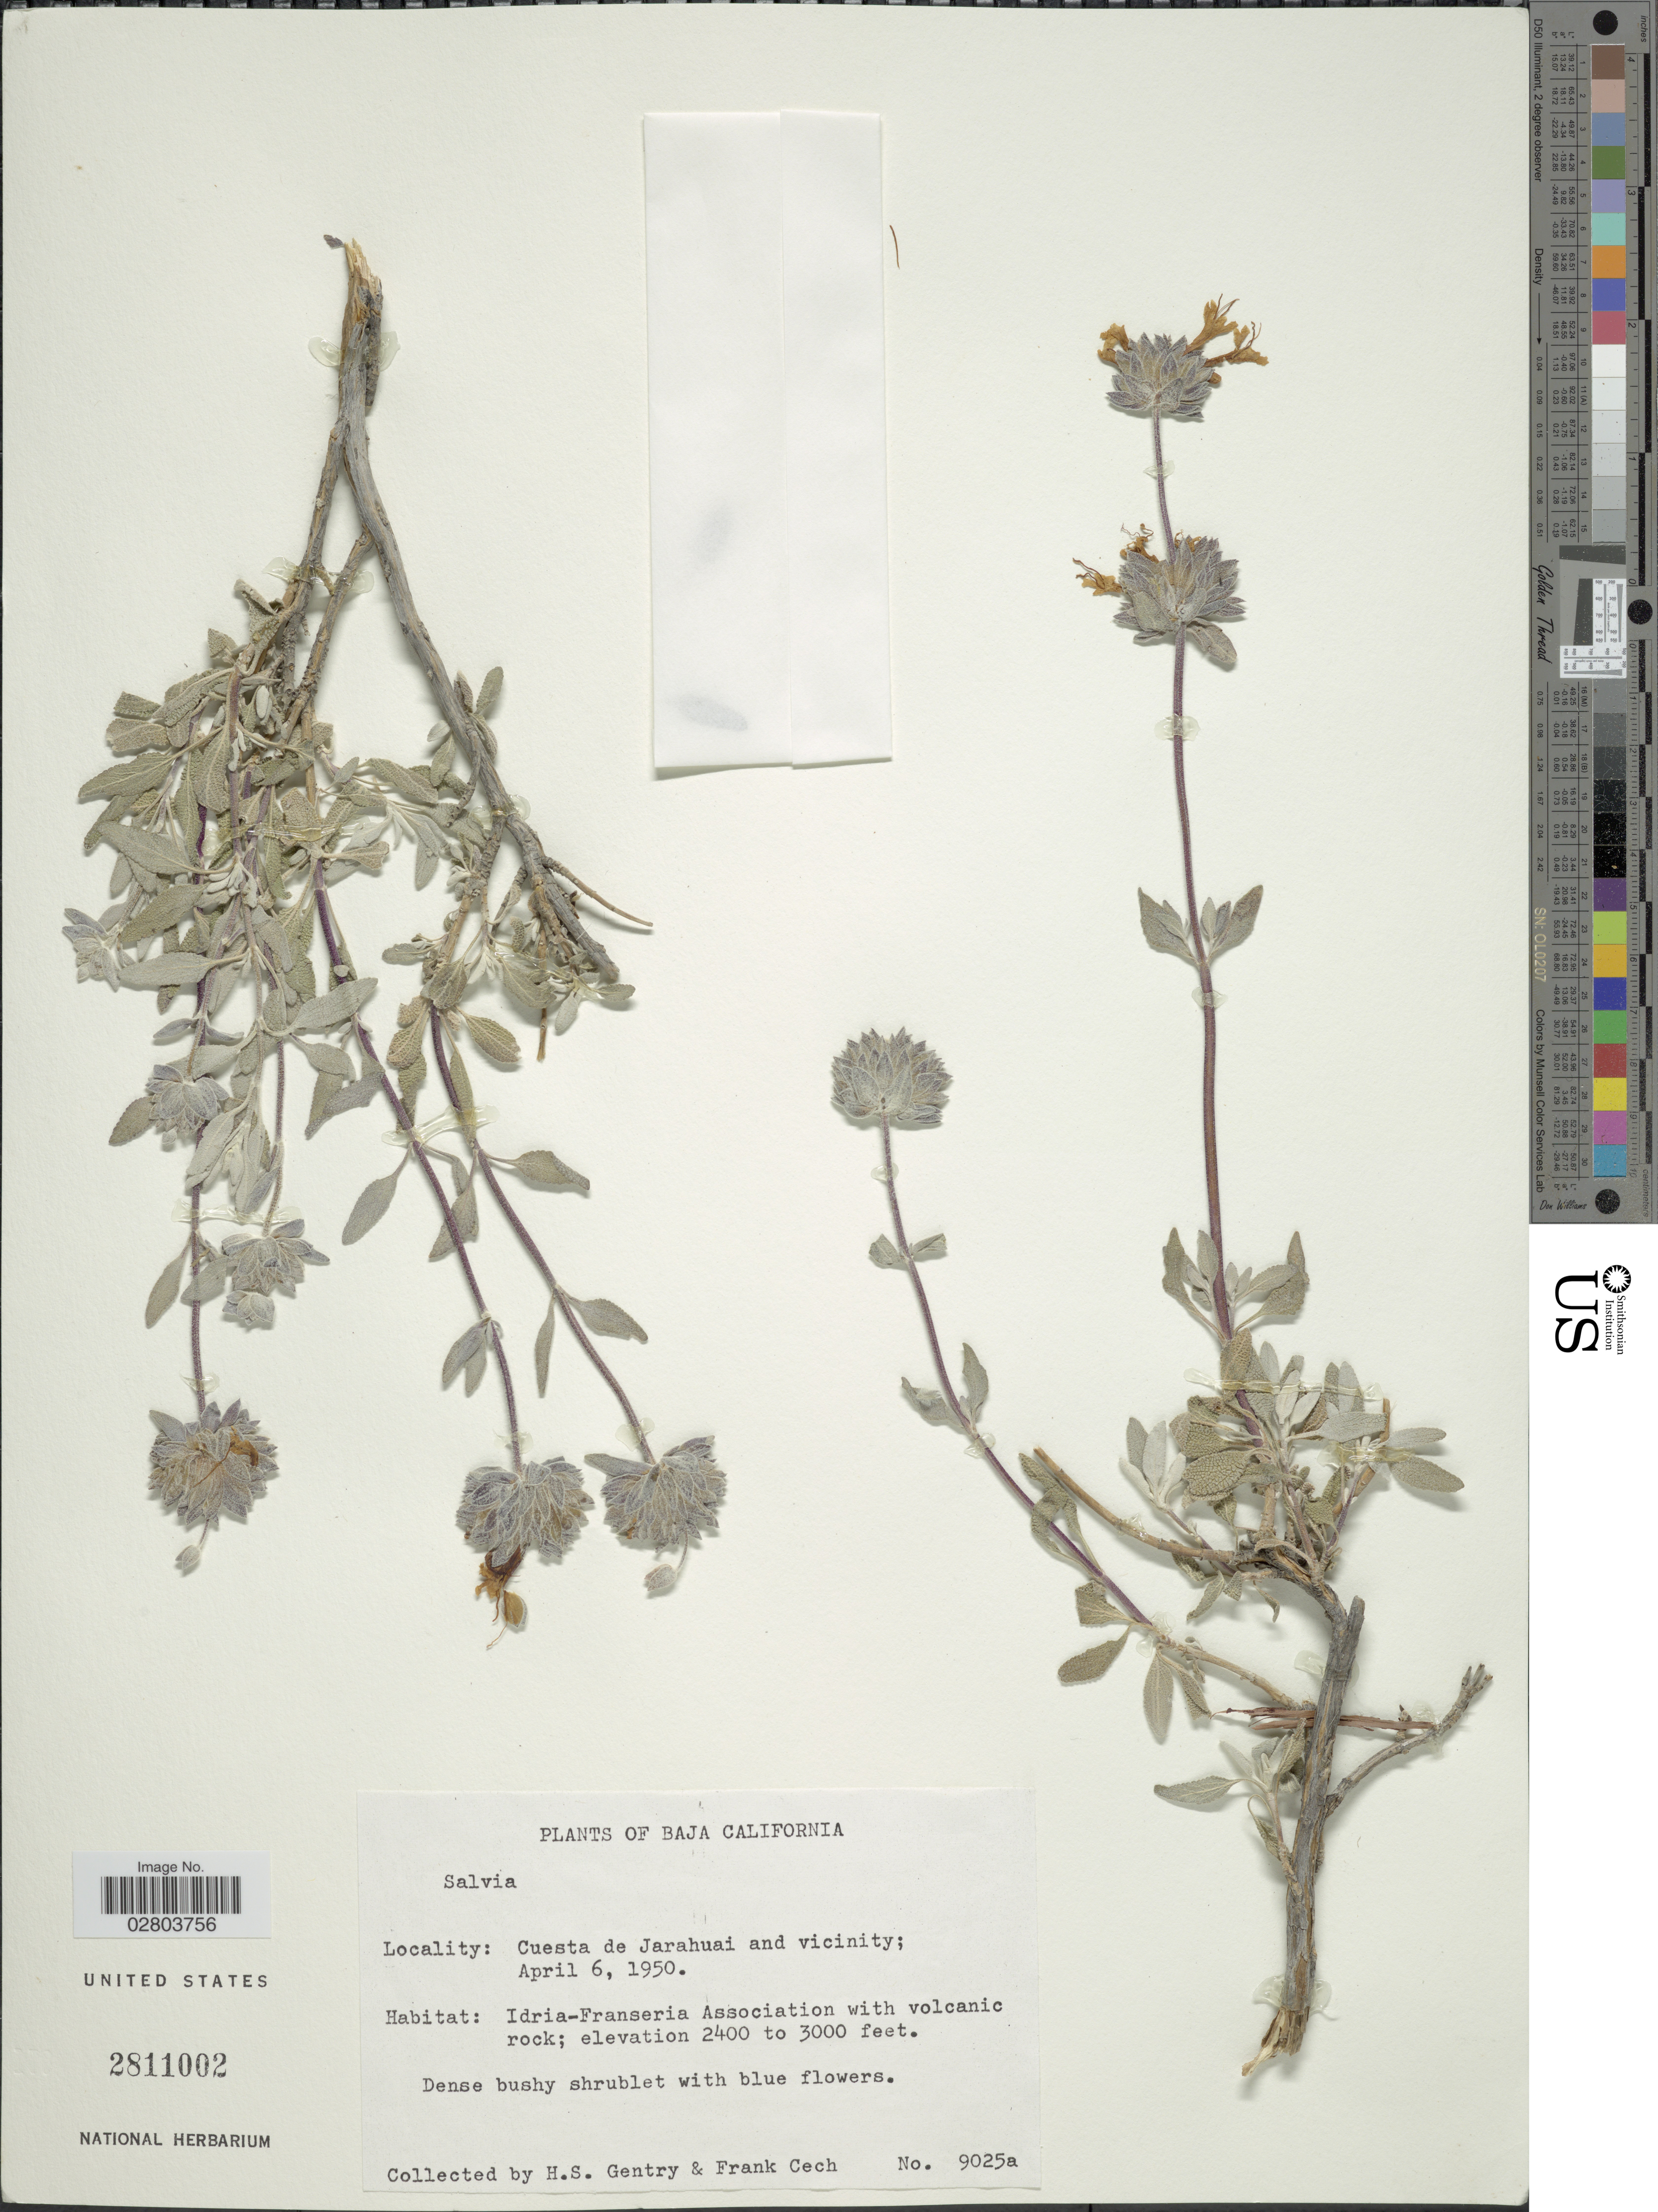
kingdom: Plantae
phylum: Tracheophyta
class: Magnoliopsida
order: Lamiales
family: Lamiaceae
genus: Salvia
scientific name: Salvia sp.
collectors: H. S. Gentry & F. Cech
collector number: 9025a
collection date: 1950-04-06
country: Mexico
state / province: Baja California Norte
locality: Cuesta de Jarahuai and vicinity.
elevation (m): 732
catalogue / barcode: US 2811002